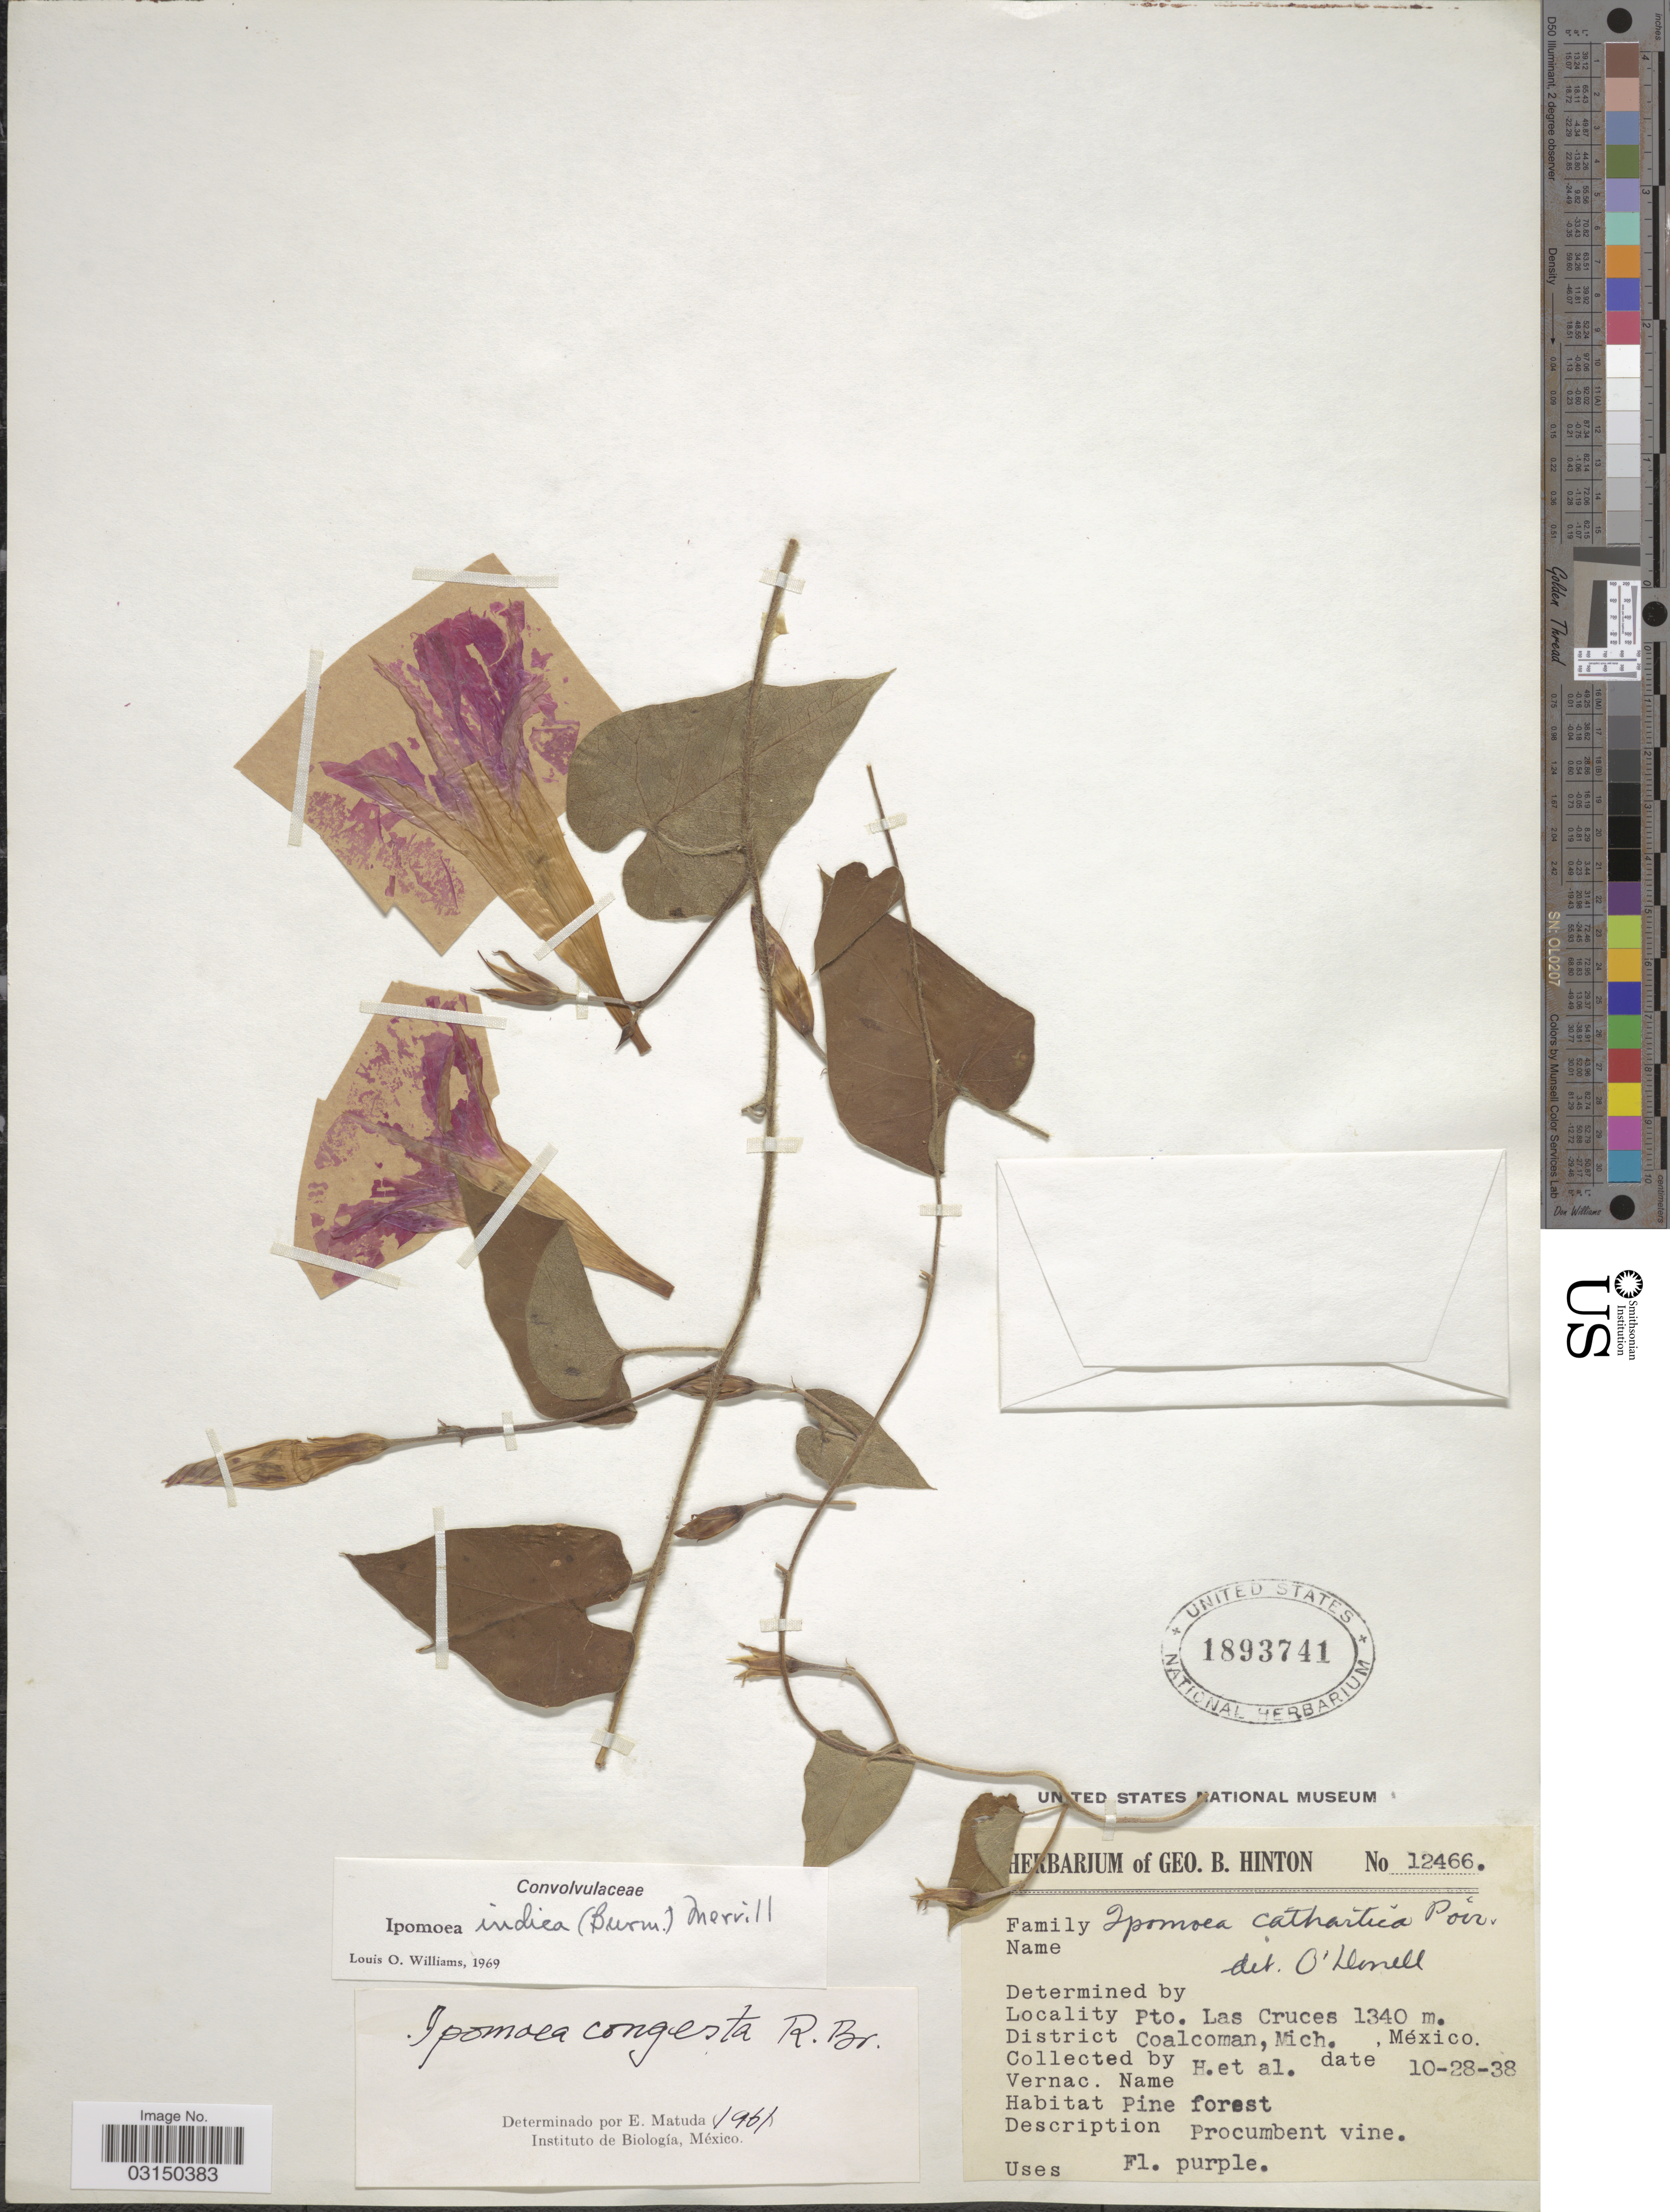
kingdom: Plantae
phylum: Tracheophyta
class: Magnoliopsida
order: Solanales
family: Convolvulaceae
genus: Ipomoea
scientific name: Ipomoea indica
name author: (Burm.) Merr.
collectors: G. B. Hinton & et al.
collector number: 12466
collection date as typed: Transcribed d/m/y: 28/10/38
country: Mexico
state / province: Michoacán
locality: Pto. Las Cruces. District Coalcoman, Mich.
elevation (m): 1340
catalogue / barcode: US 1893741